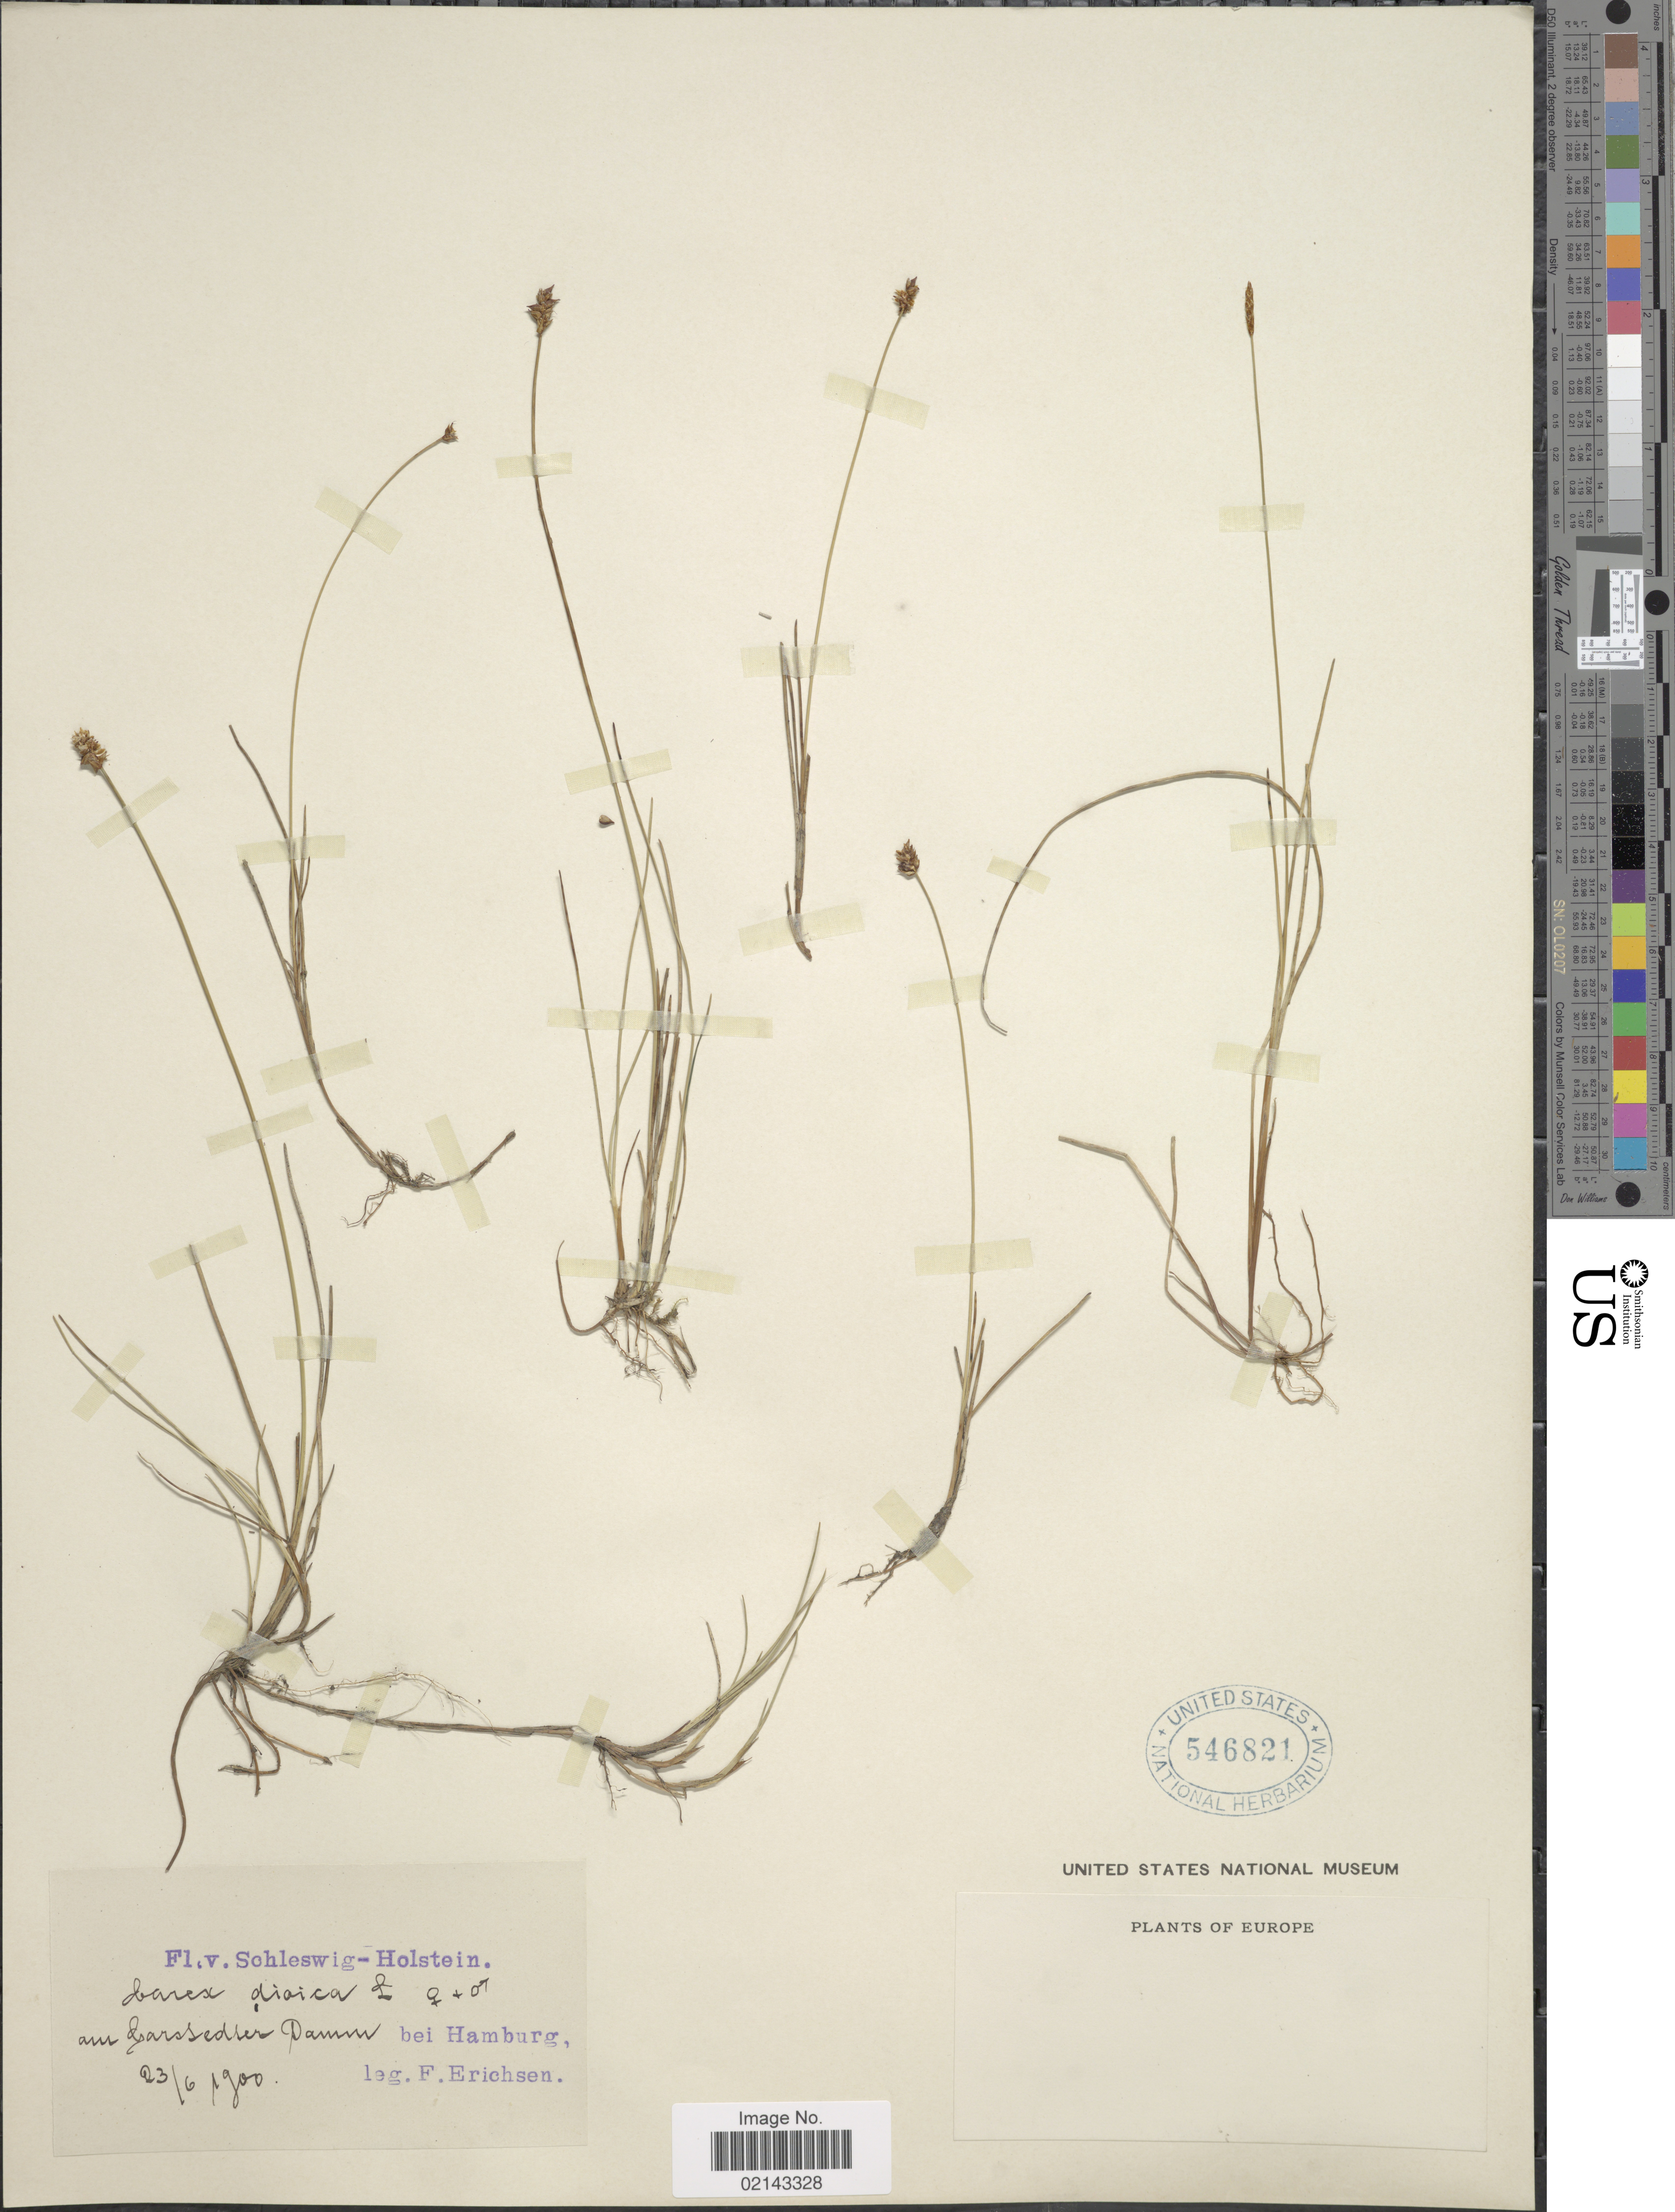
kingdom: Plantae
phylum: Tracheophyta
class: Liliopsida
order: Poales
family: Cyperaceae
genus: Carex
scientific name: Carex dioica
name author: L.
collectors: F. Erichsen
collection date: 1900-06-23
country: Germany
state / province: Schleswig-Holstein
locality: Am Garssedler Damn bei Hamburg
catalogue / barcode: US 546821